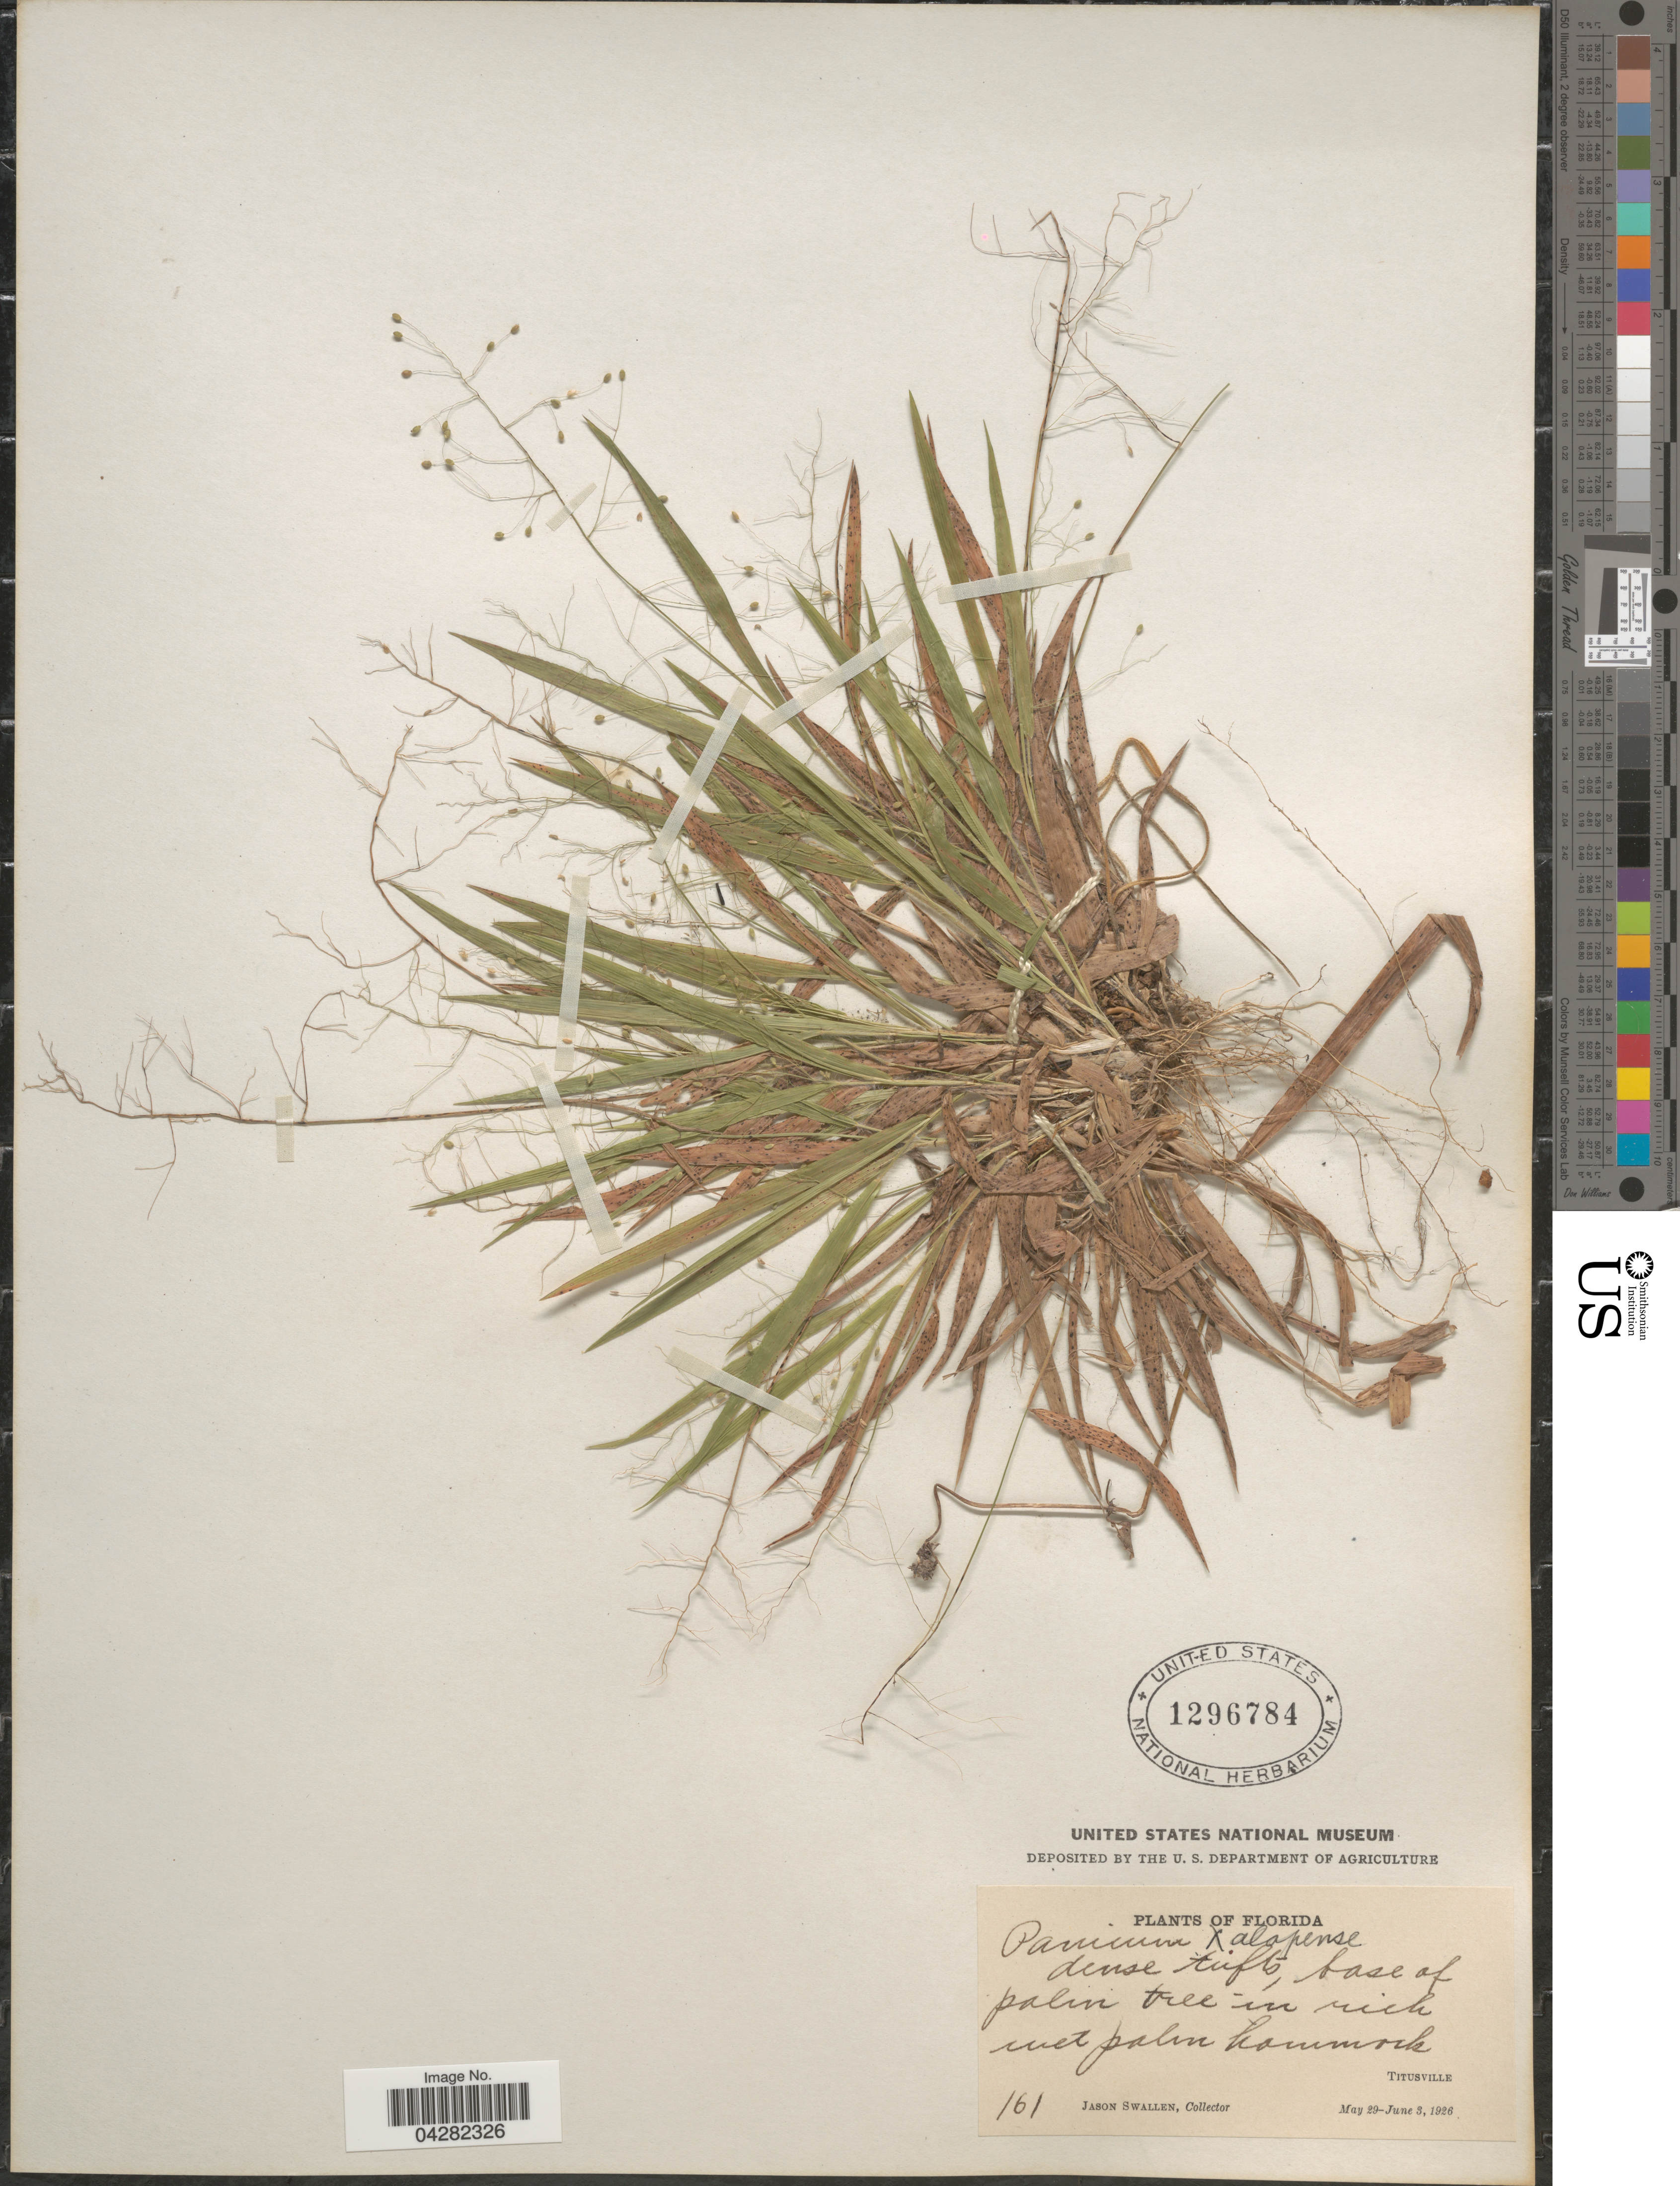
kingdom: Plantae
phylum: Tracheophyta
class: Liliopsida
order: Poales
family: Poaceae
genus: Dichanthelium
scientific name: Dichanthelium laxiflorum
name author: (Lam.) Gould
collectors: J. R. Swallen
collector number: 161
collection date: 1926-05-29/1926-06-03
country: United States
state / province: Florida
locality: Base of palm tree in rich wet palm hammock. Titusville.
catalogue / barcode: US 1296784